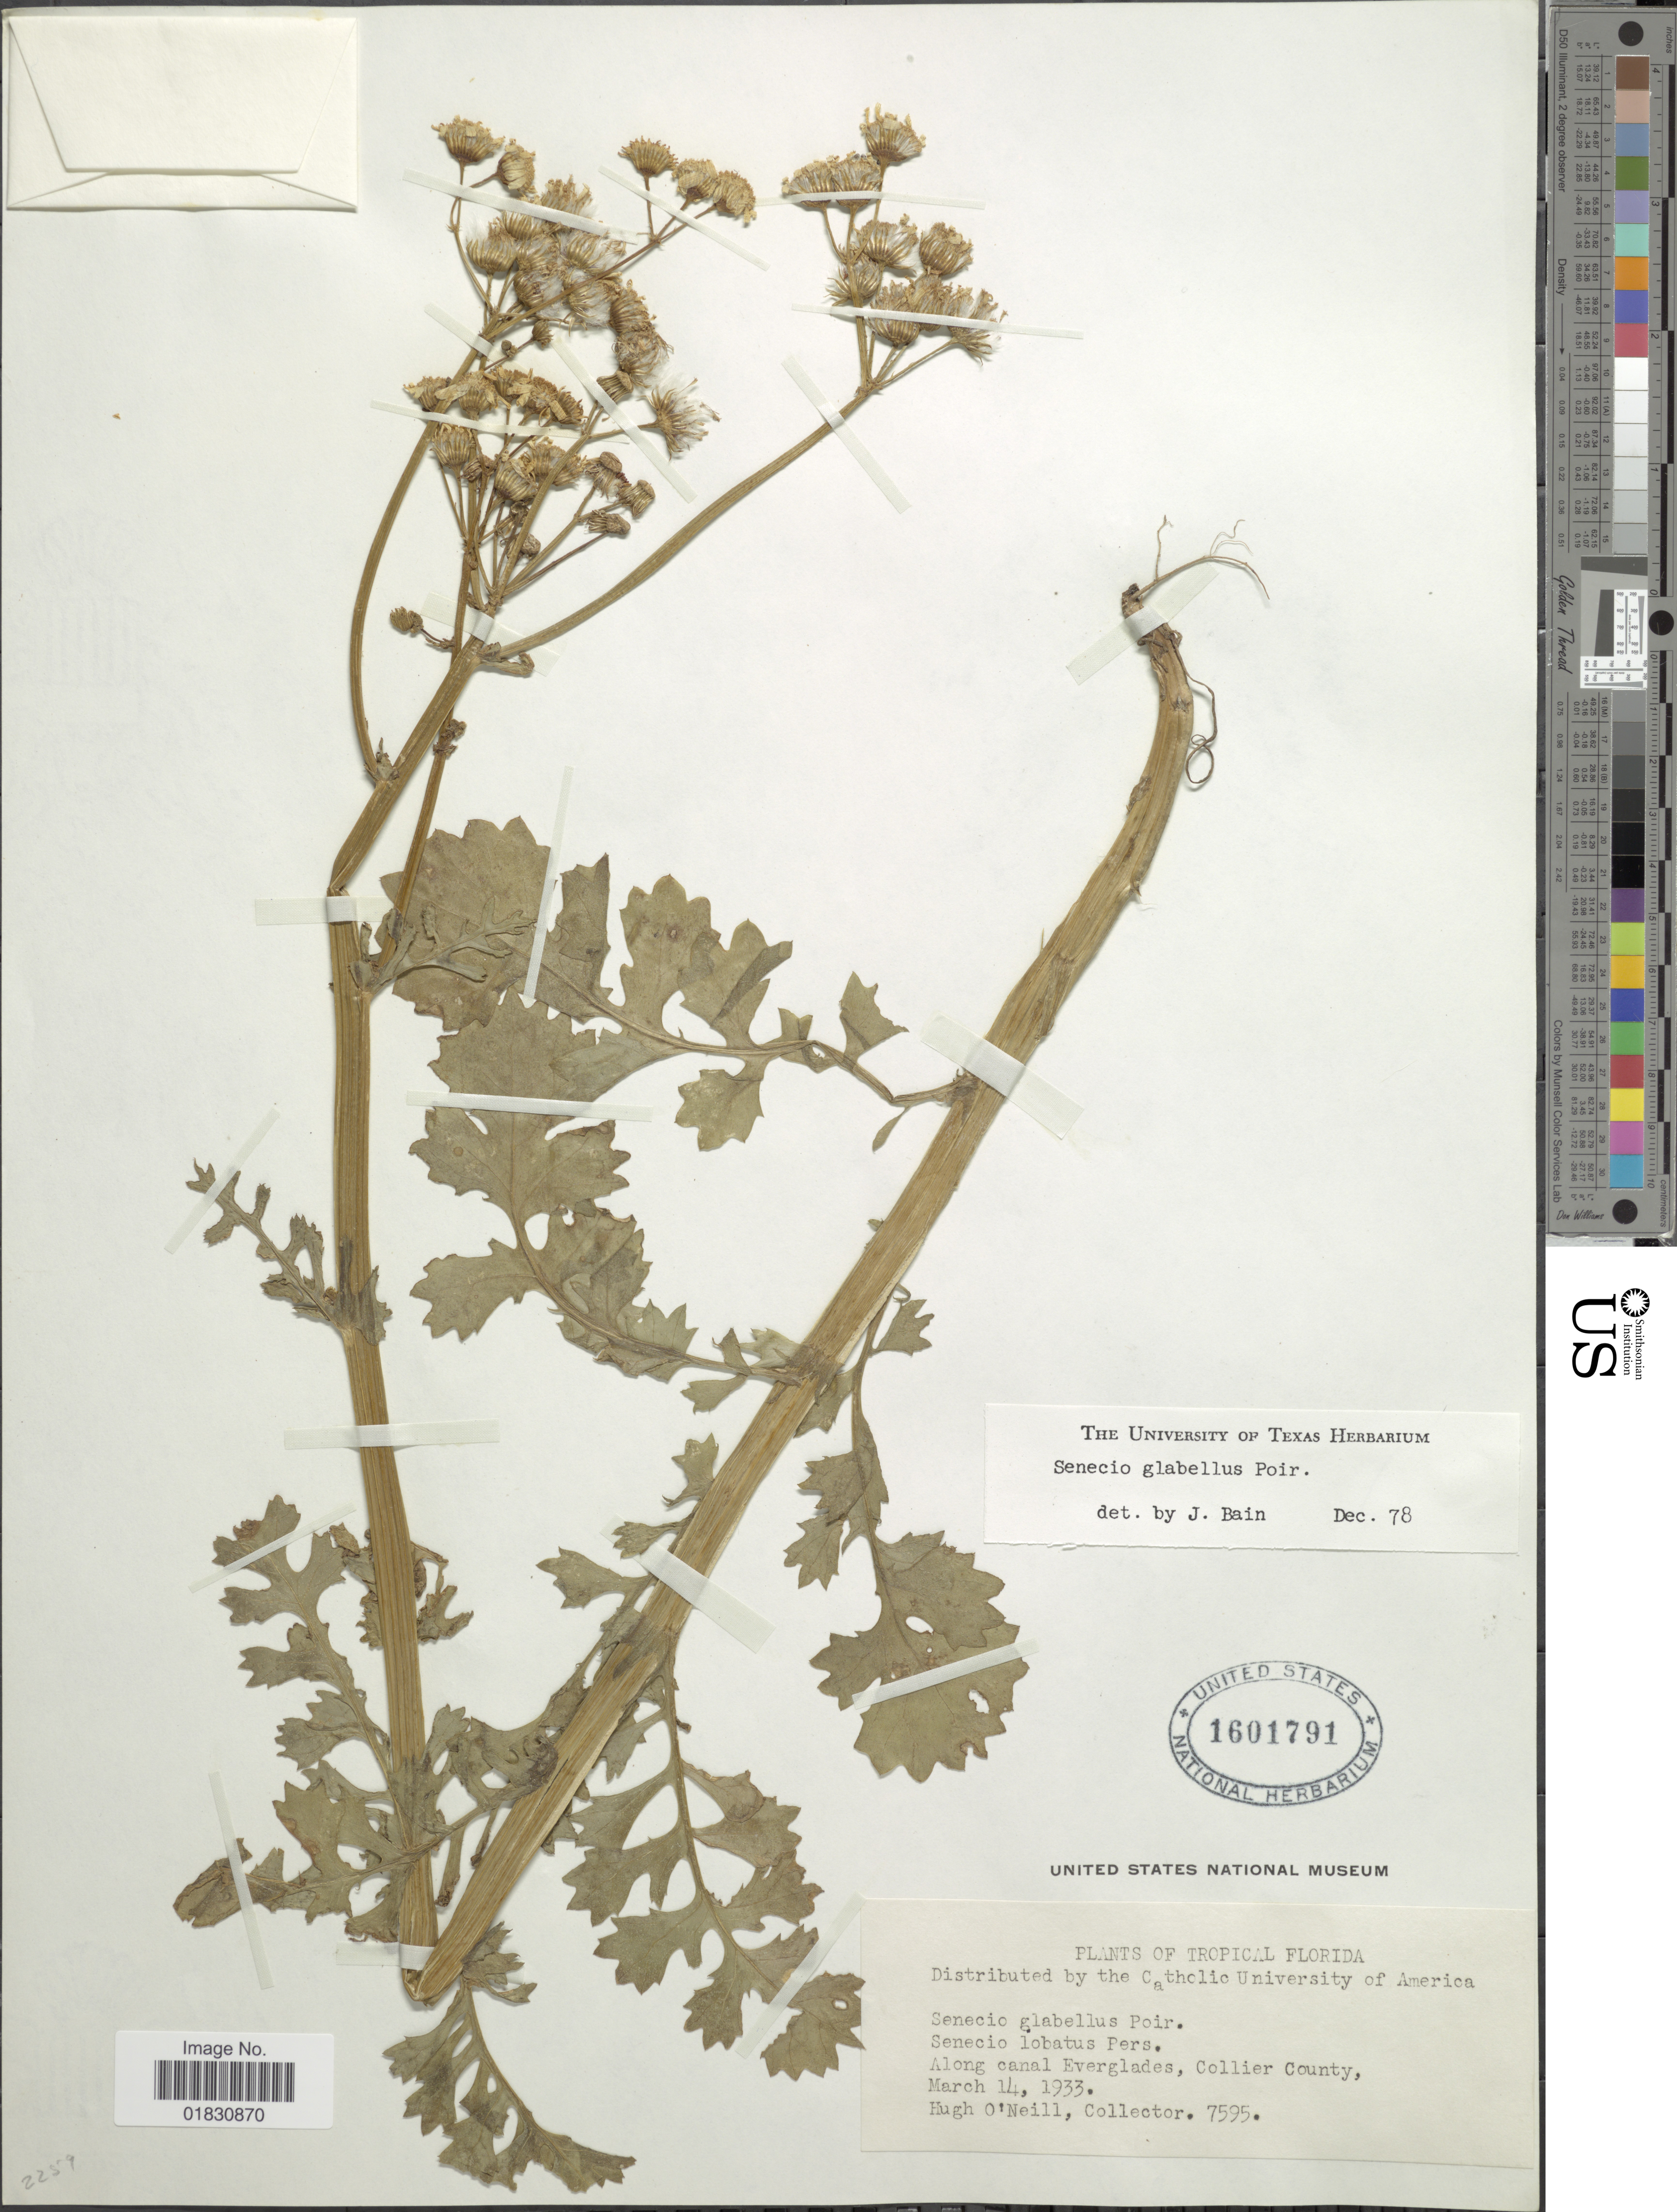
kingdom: Plantae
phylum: Tracheophyta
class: Magnoliopsida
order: Asterales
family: Asteraceae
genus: Packera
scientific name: Packera glabella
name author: (Poir.) C. Jeffrey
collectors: H. O'Neill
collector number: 7595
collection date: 1933-03-14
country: United States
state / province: Florida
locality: Tropical Florida, Along canal Everglades, Collier County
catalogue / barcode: US 1601791